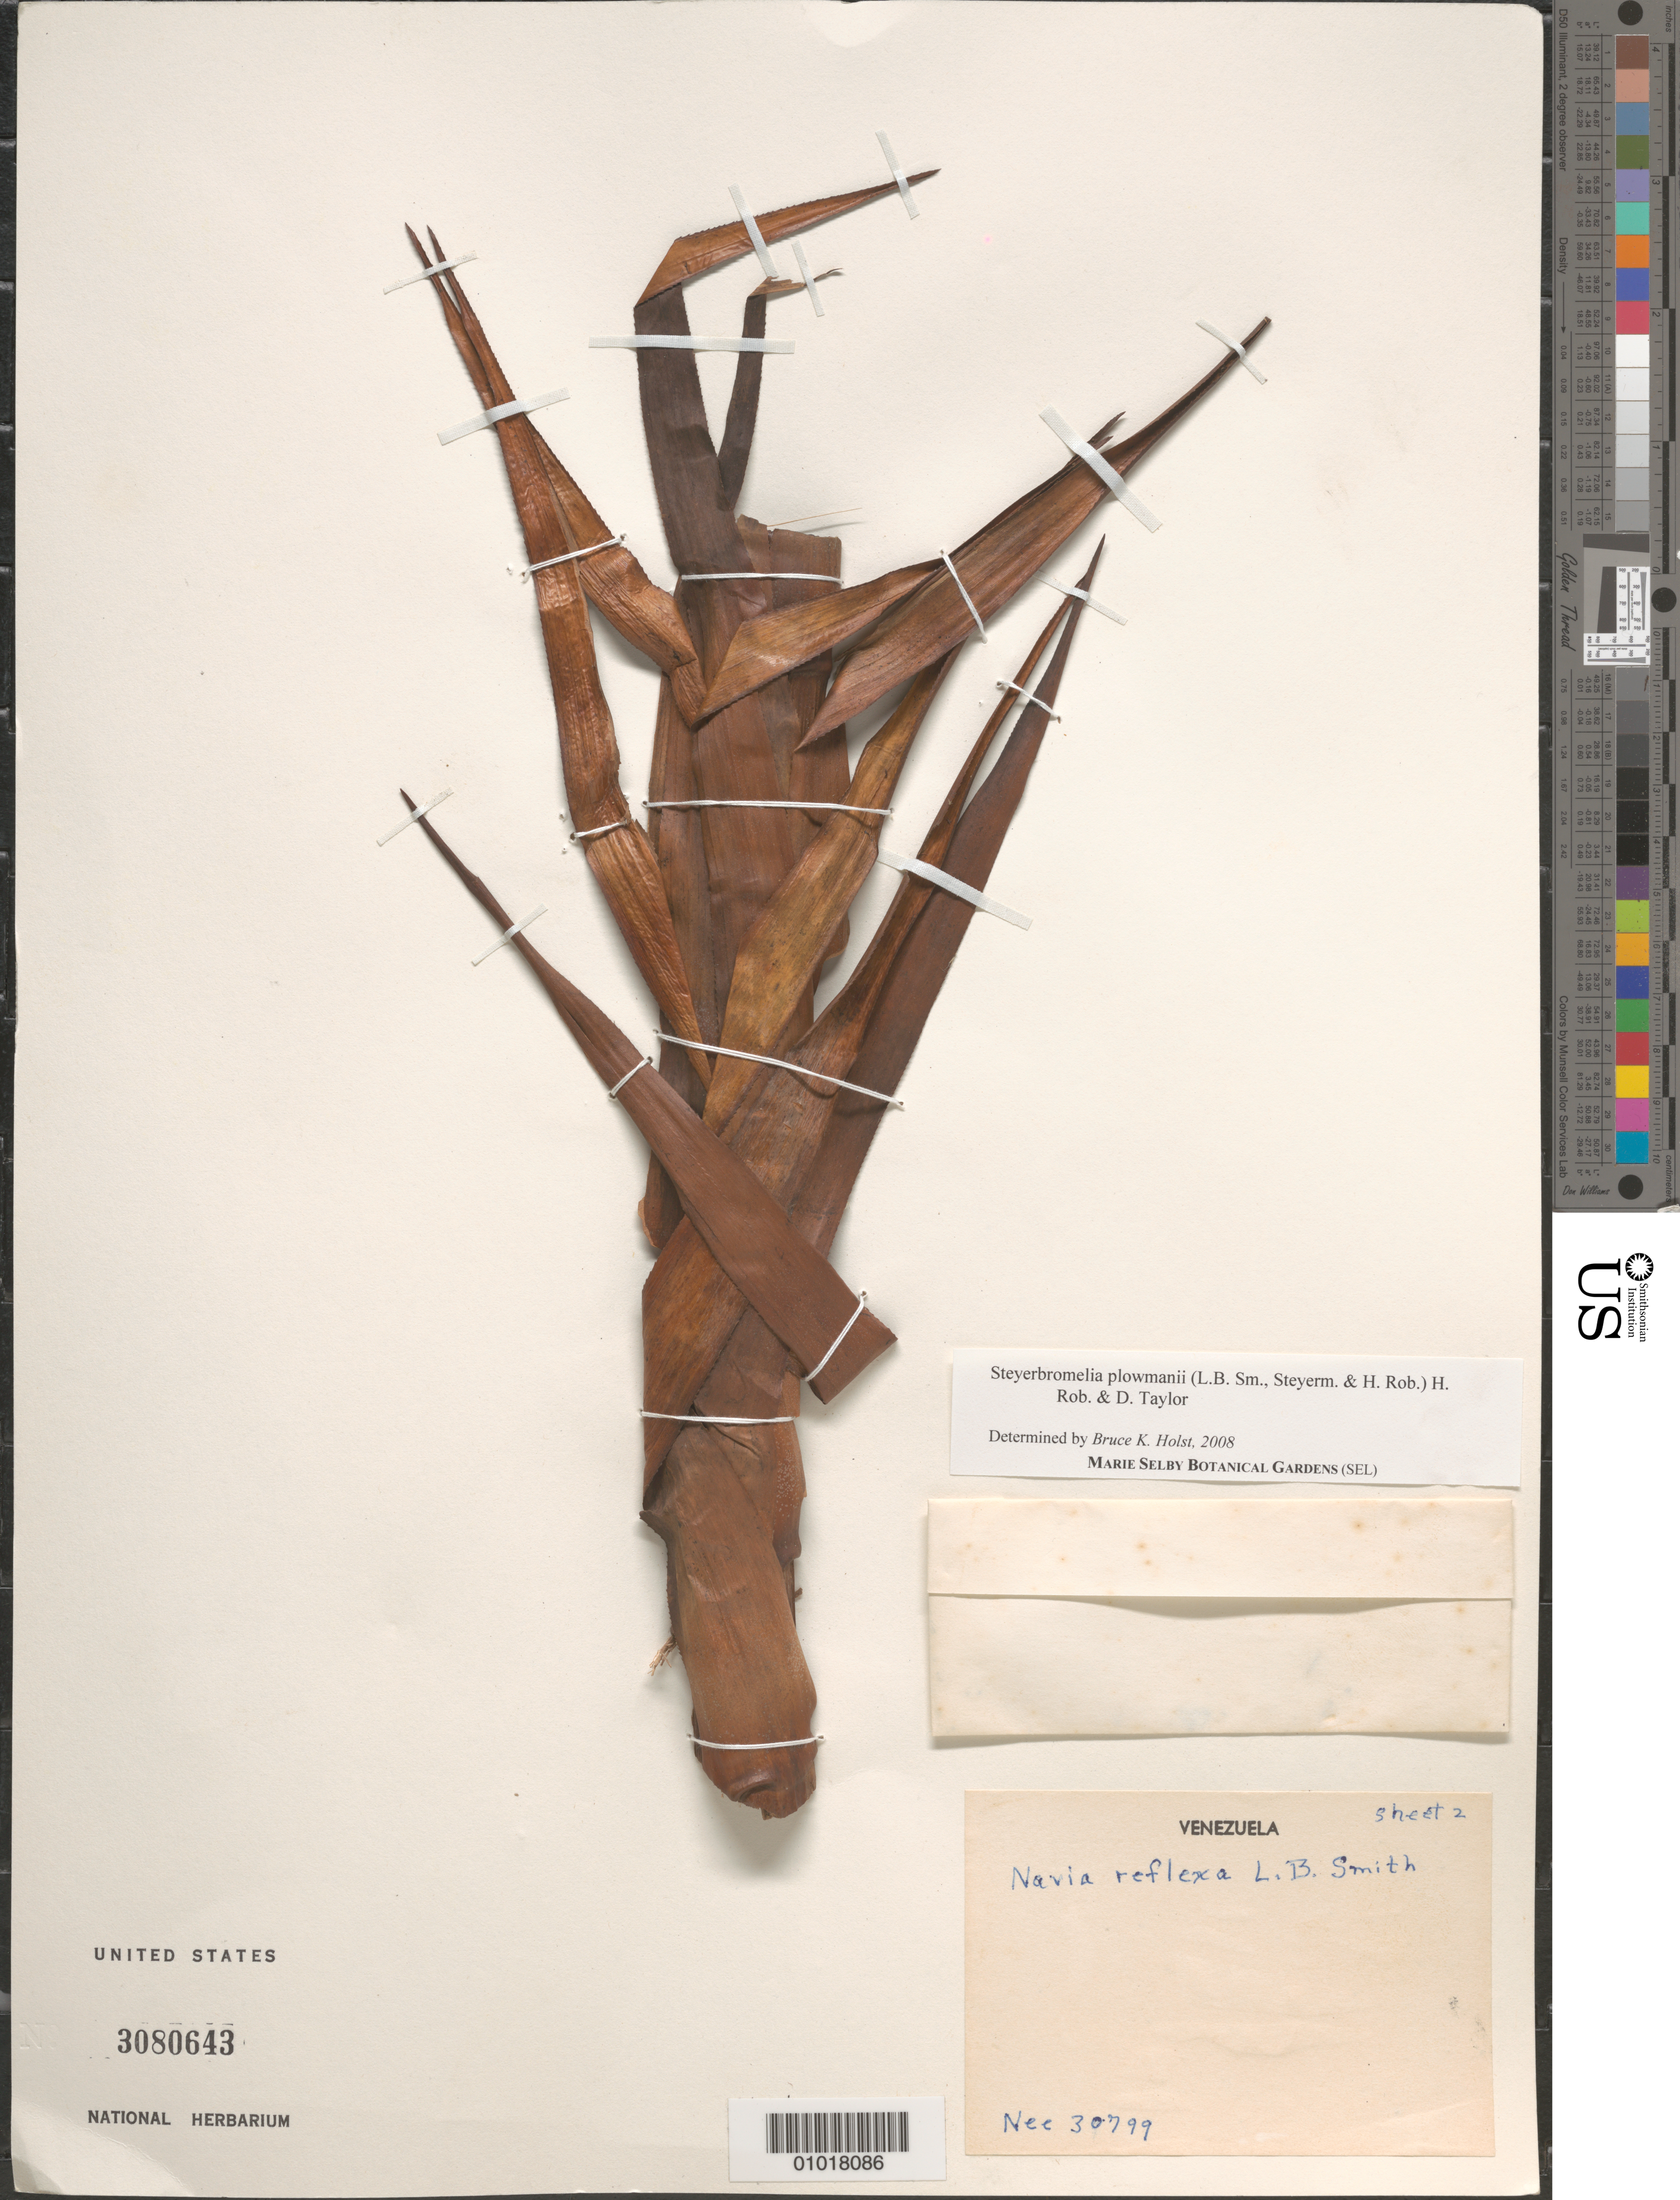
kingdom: Plantae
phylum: Tracheophyta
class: Liliopsida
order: Poales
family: Bromeliaceae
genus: Steyerbromelia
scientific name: Steyerbromelia plowmanii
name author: (L.B. Sm. et al.) H. Rob. & D.C. Taylor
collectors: Nee, --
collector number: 30799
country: Venezuela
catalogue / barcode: US 3080643